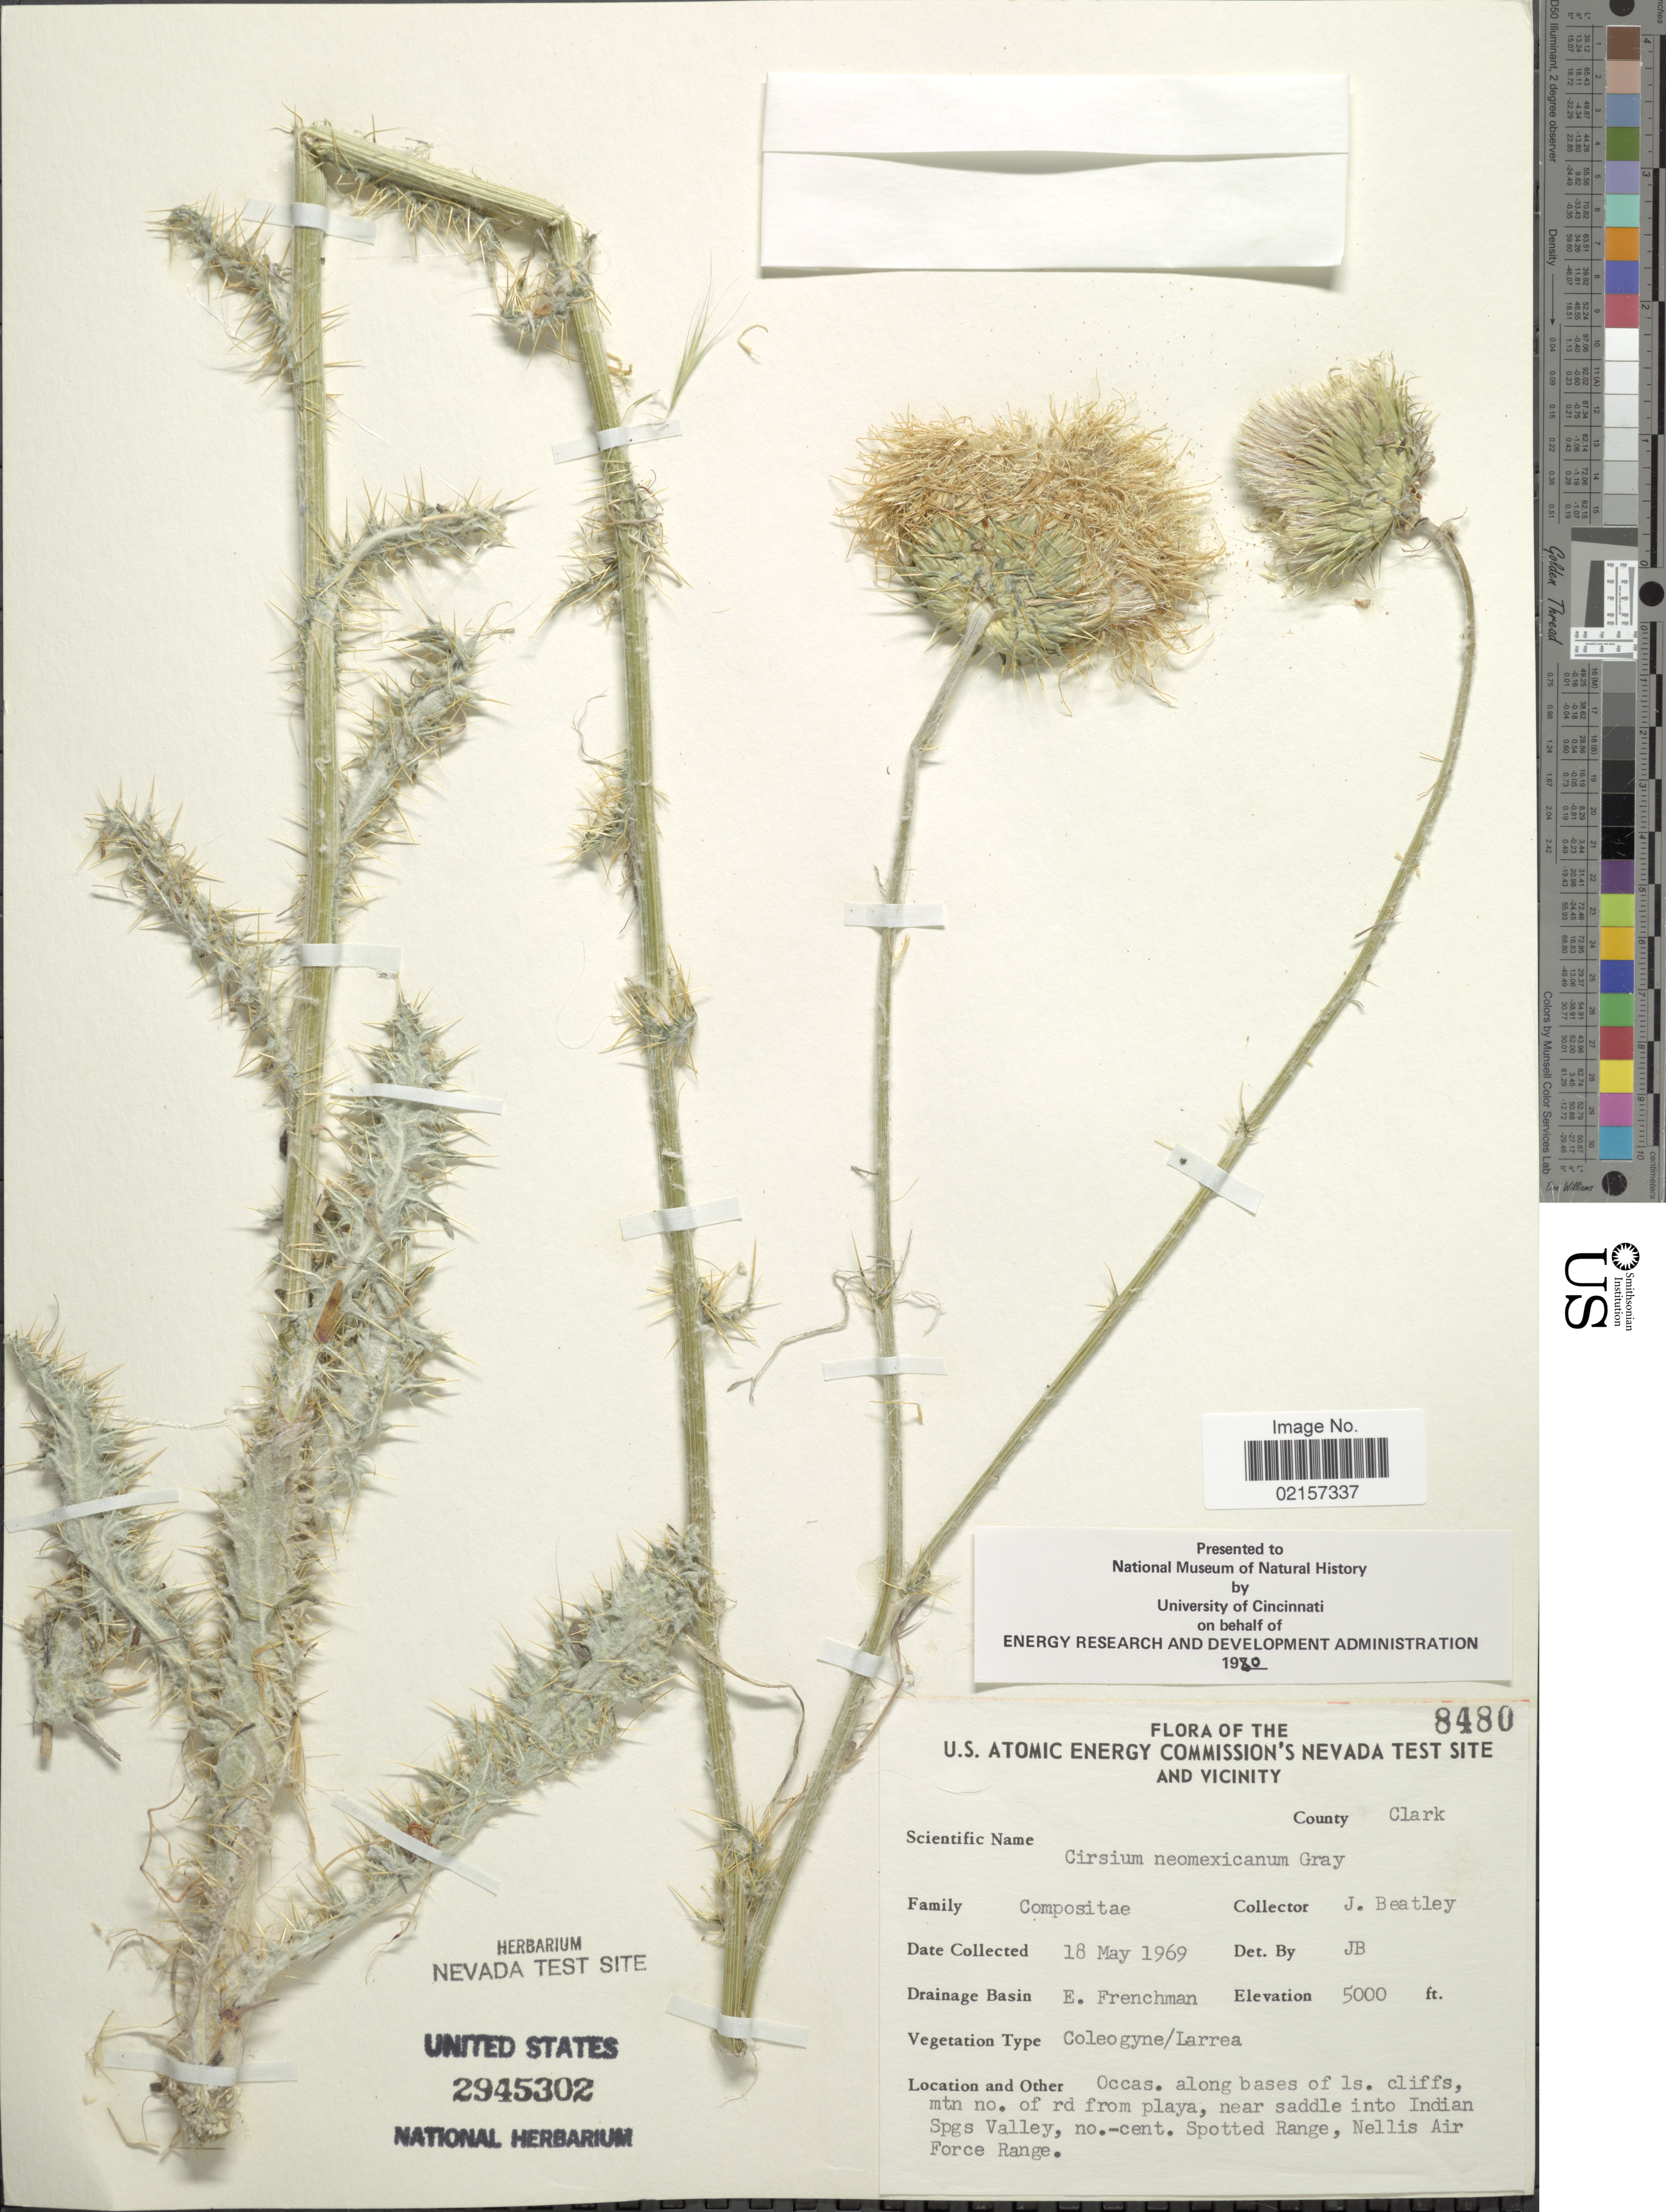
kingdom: Plantae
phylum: Tracheophyta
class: Magnoliopsida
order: Asterales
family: Asteraceae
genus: Cirsium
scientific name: Cirsium neomexicanum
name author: A. Gray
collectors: J. C. Beatley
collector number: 8480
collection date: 1969-05-18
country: United States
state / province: Nevada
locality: U.S. Atomic Energy Commision's Nevada Test Site and vicinity, County Clark, occas. along based of ls. cliffs, mtn no. of rd from playa, near saddle into Indian Spgs Valley, no.-cent. Spotted Range, Nellis Air Force Range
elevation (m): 1524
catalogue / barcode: US 2945302